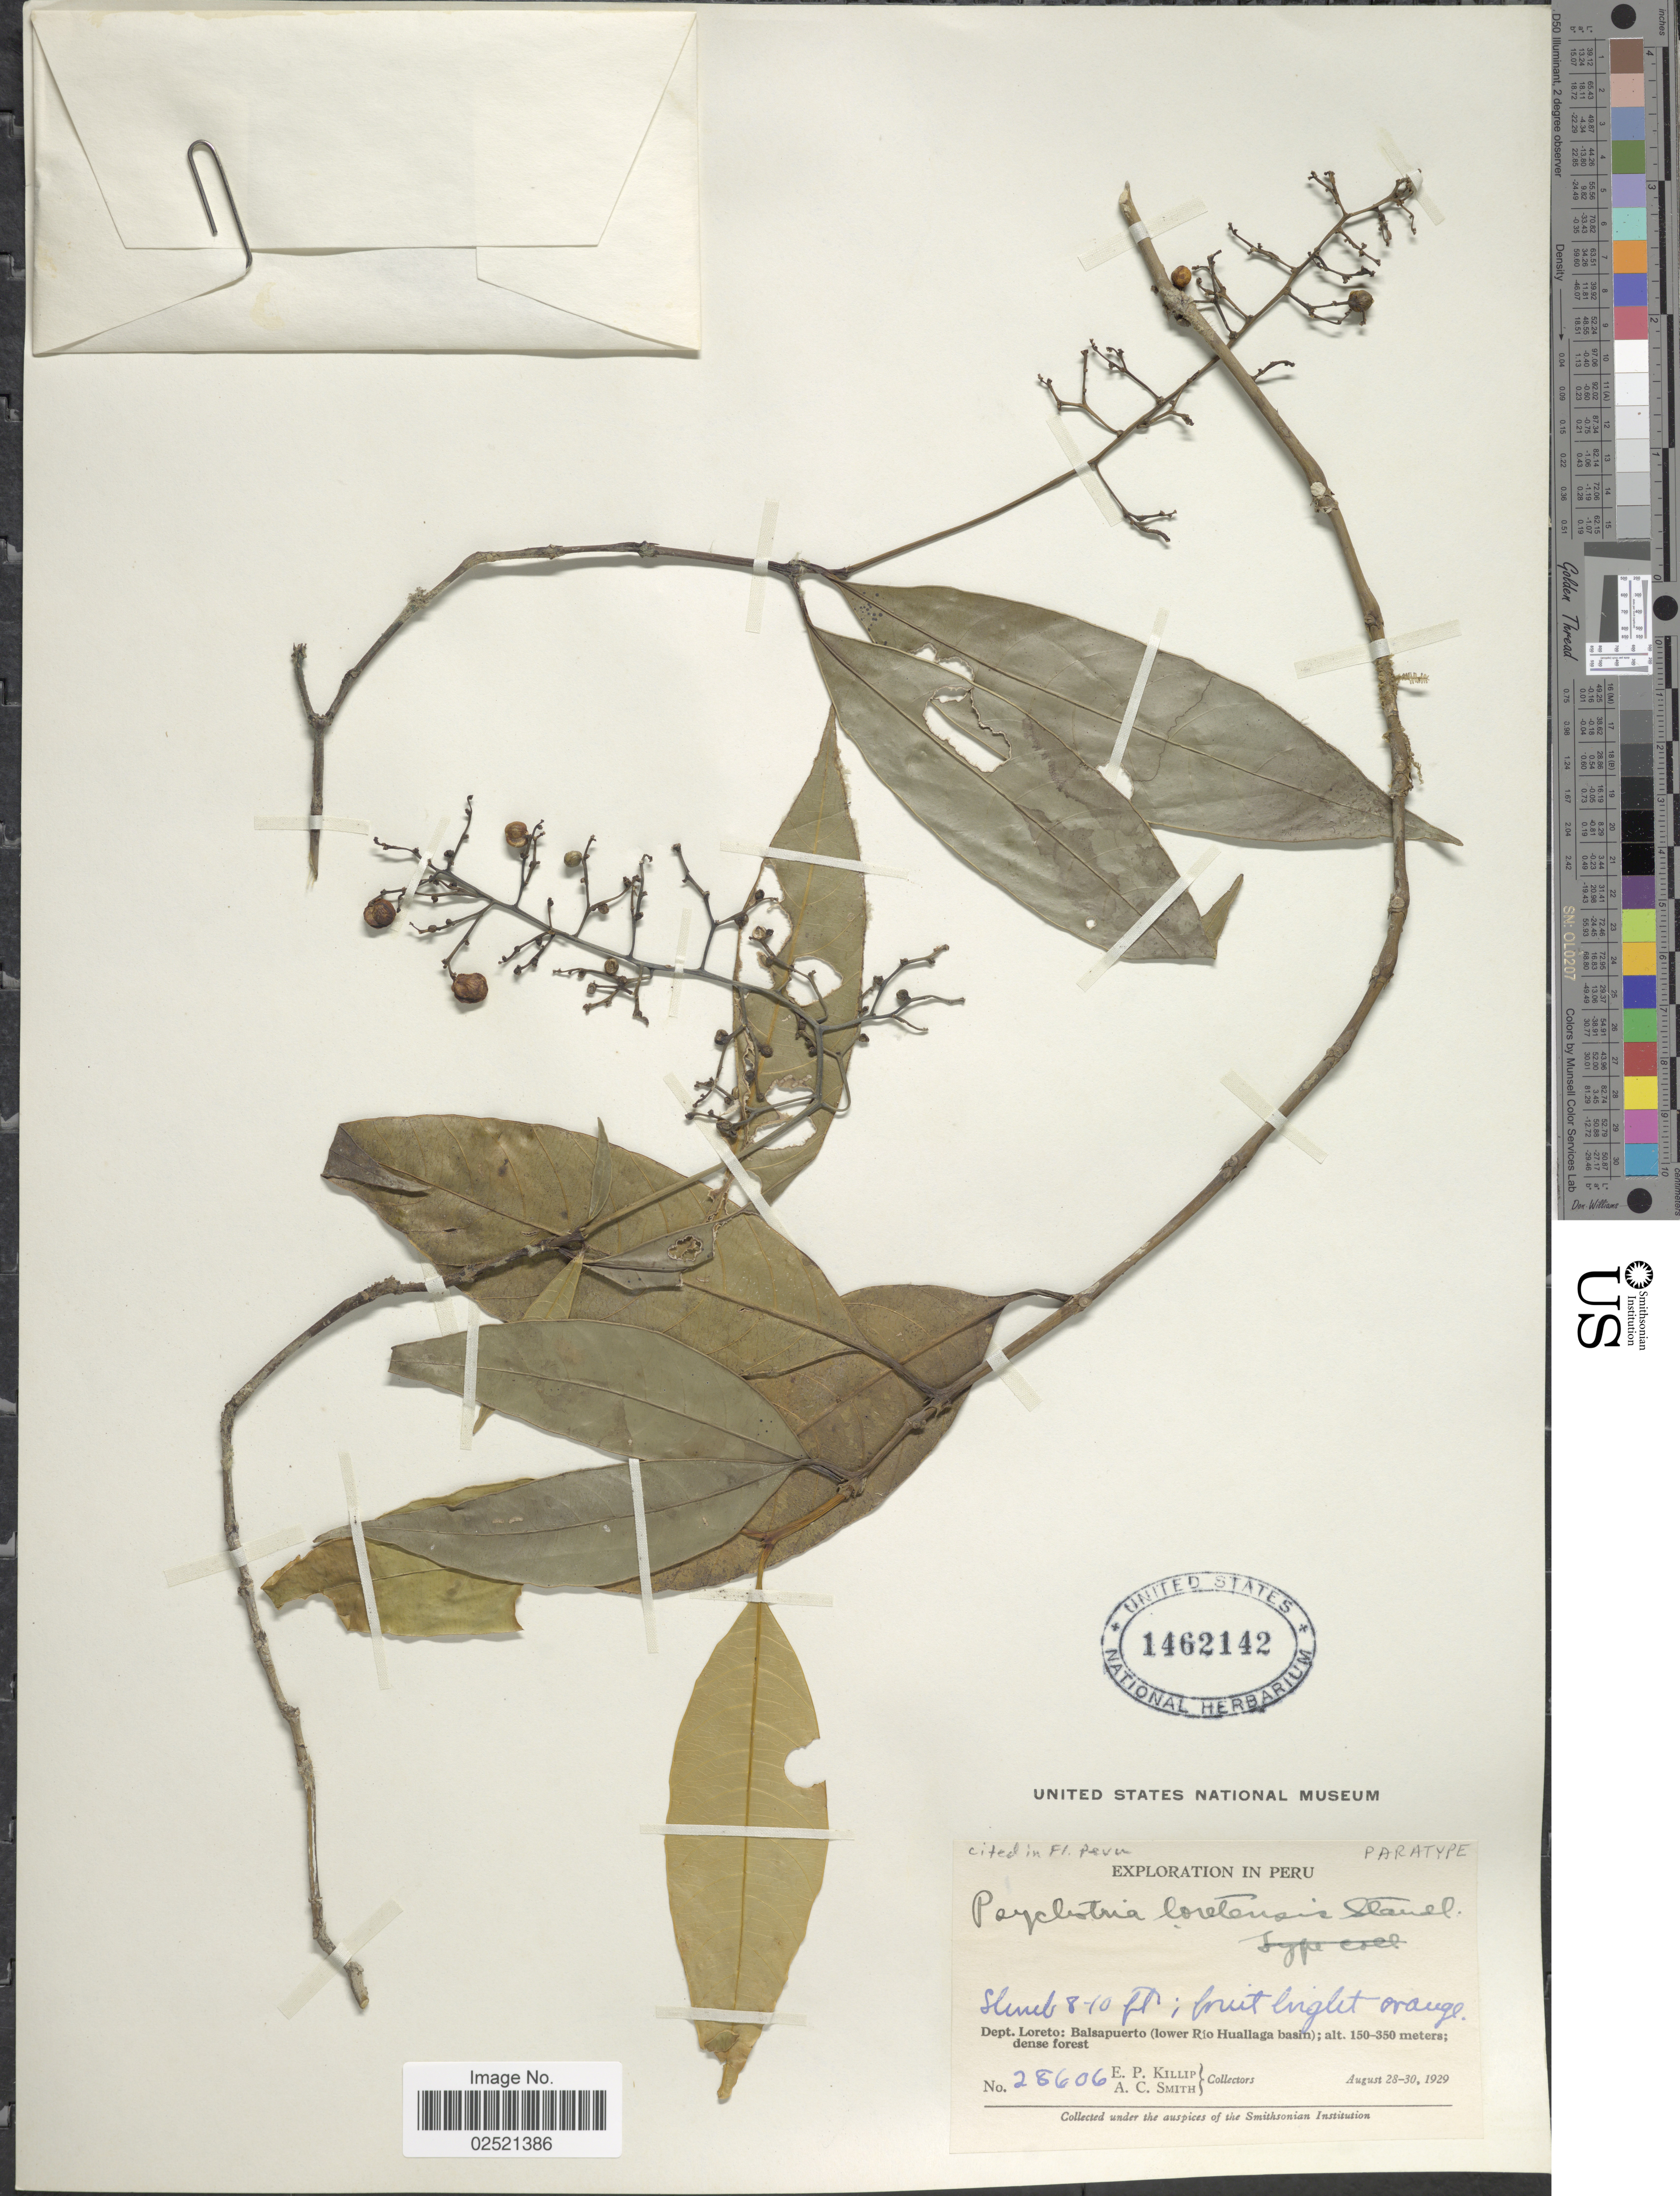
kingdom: Plantae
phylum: Tracheophyta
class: Magnoliopsida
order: Gentianales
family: Rubiaceae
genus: Psychotria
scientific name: Psychotria loretensis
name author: Standl.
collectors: E. P. Killip & A. C. Smith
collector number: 28606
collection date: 1929-08-28/1929-08-30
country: Peru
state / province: Loreto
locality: Balsapuerto (lower Rio Huallaga basin).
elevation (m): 150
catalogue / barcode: US 1462142